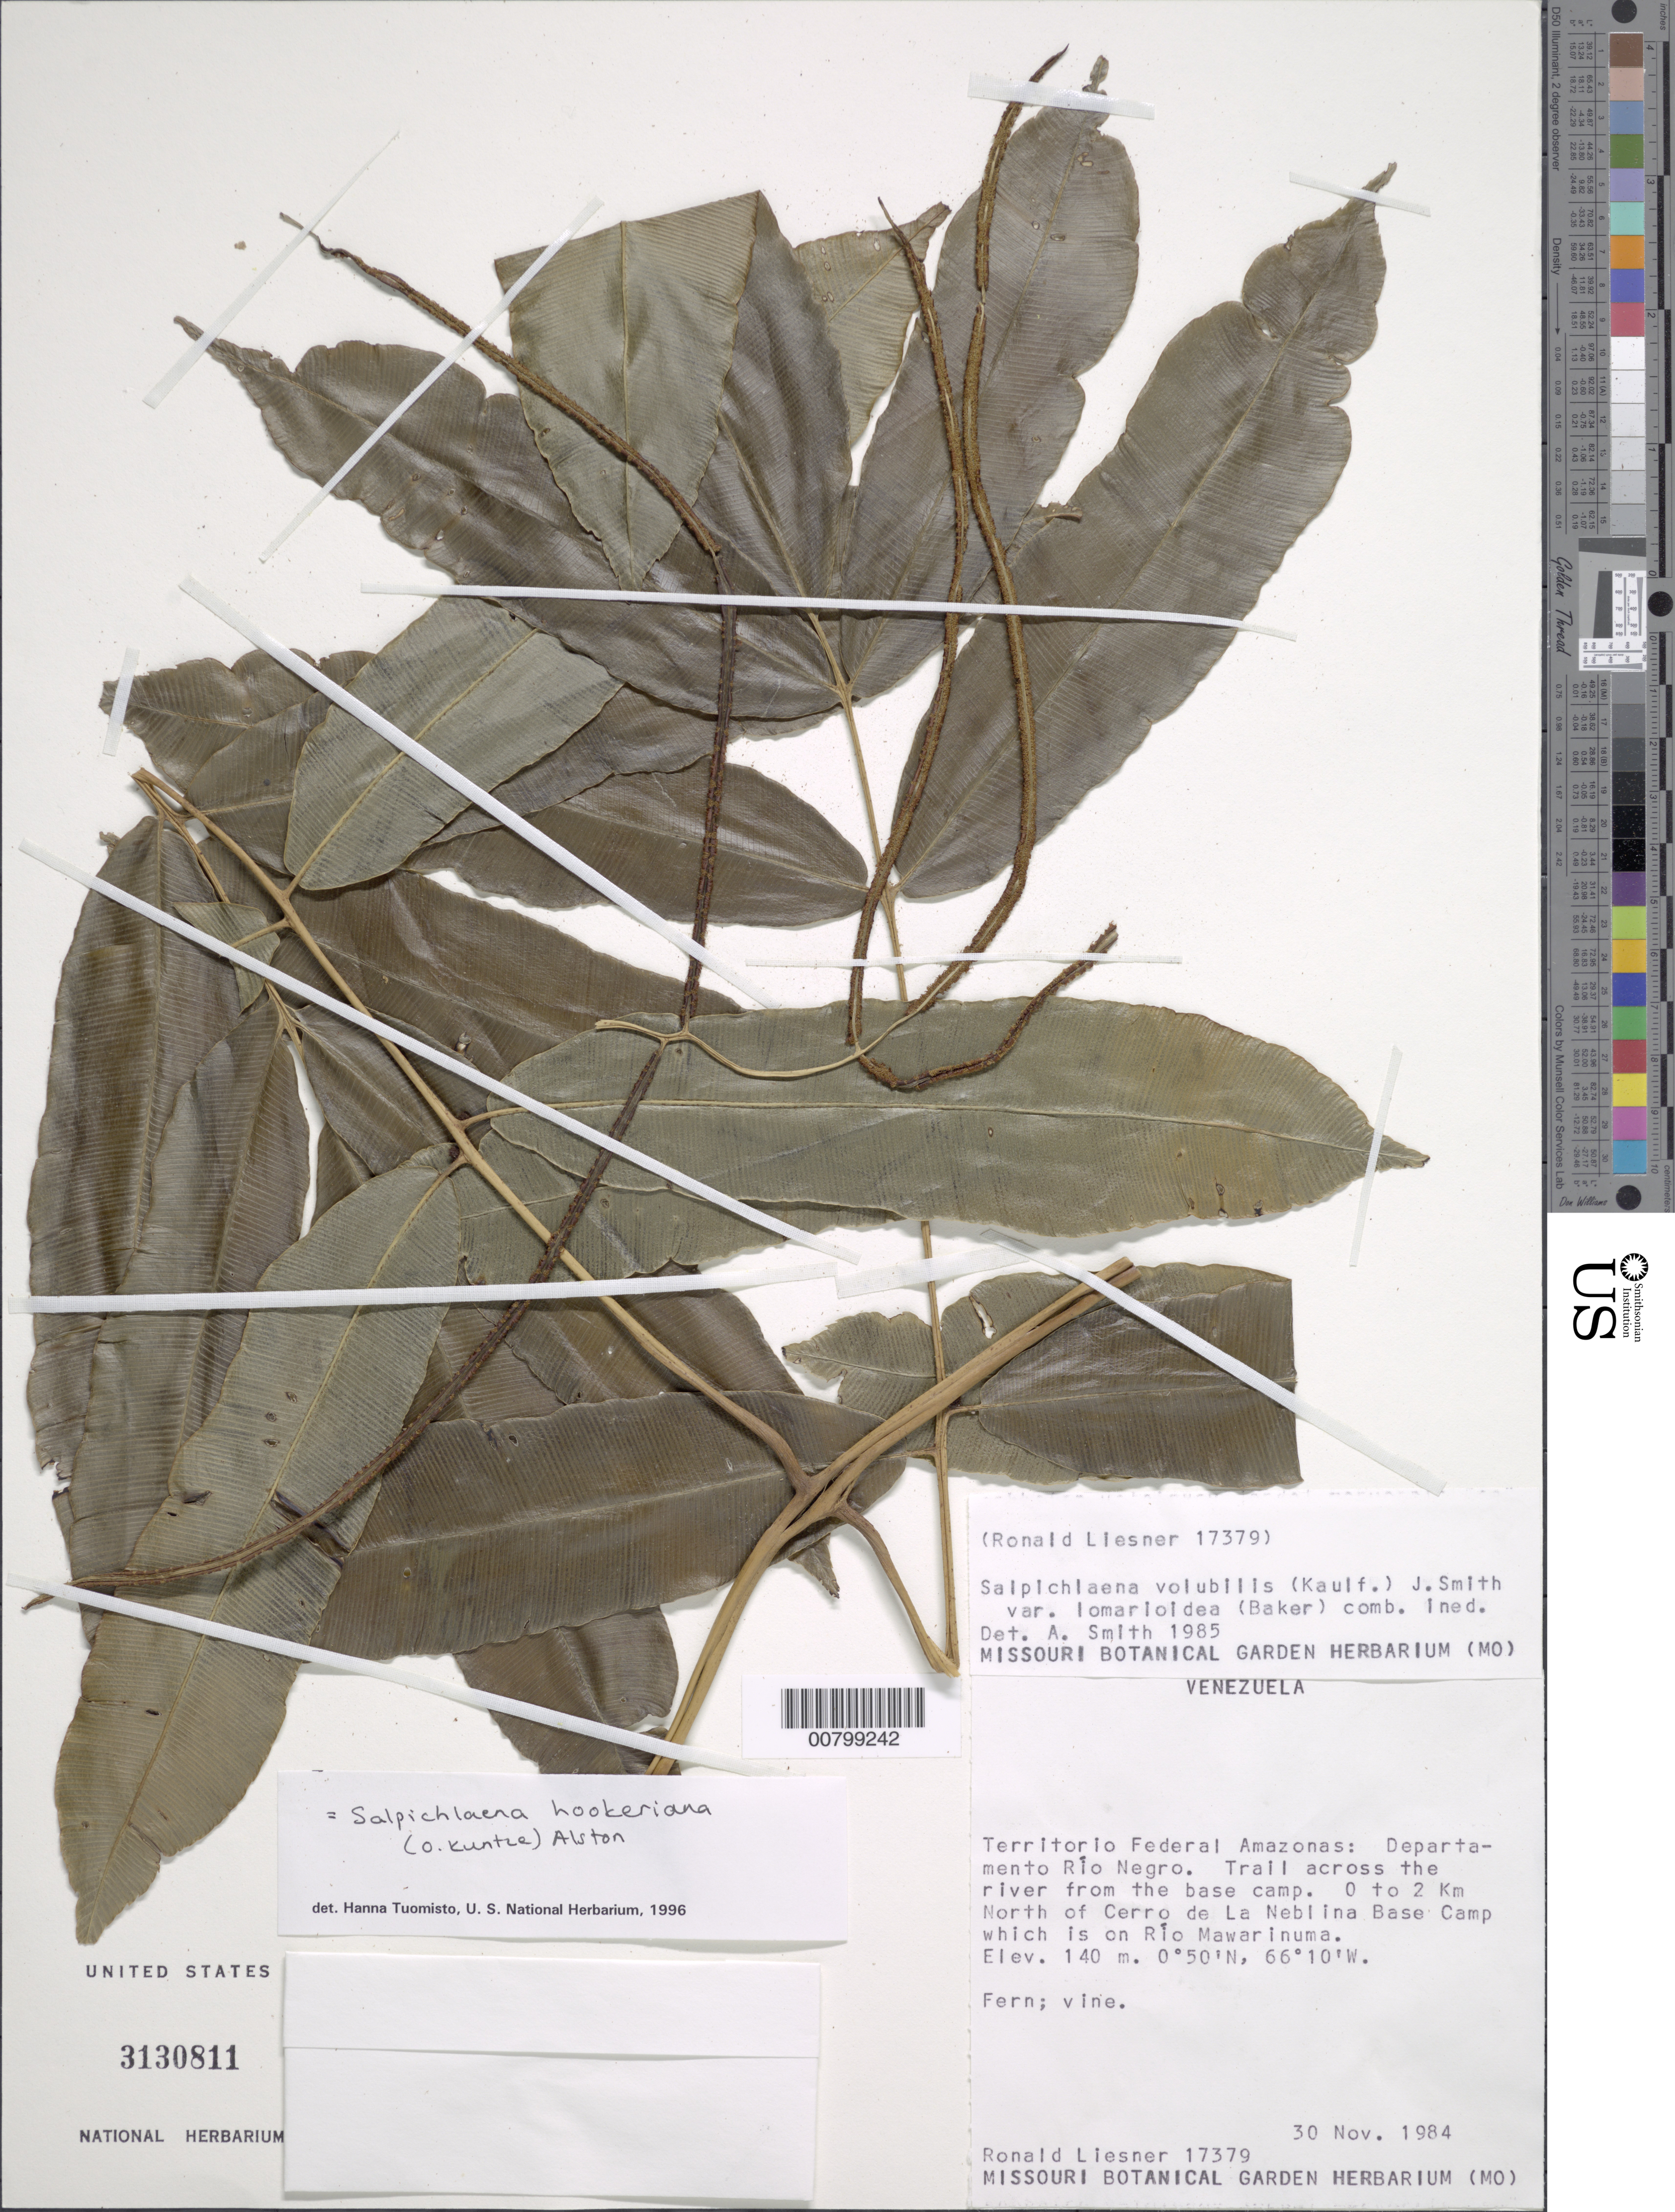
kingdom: Plantae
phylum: Tracheophyta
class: Polypodiopsida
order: Polypodiales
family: Blechnaceae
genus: Salpichlaena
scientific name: Salpichlaena hookeriana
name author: (Kuntze) Alston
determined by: Tuomisto, Hanna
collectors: R. L. Liesner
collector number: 17379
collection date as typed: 30-Nov-84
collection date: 1984-11-30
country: Venezuela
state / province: Amazonas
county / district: Río Negro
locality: Río Mawarinuma, 0-2 km N of Cerro de La Neblina Base Camp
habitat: Trail across river from base camp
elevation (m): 140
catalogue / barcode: US 3130811